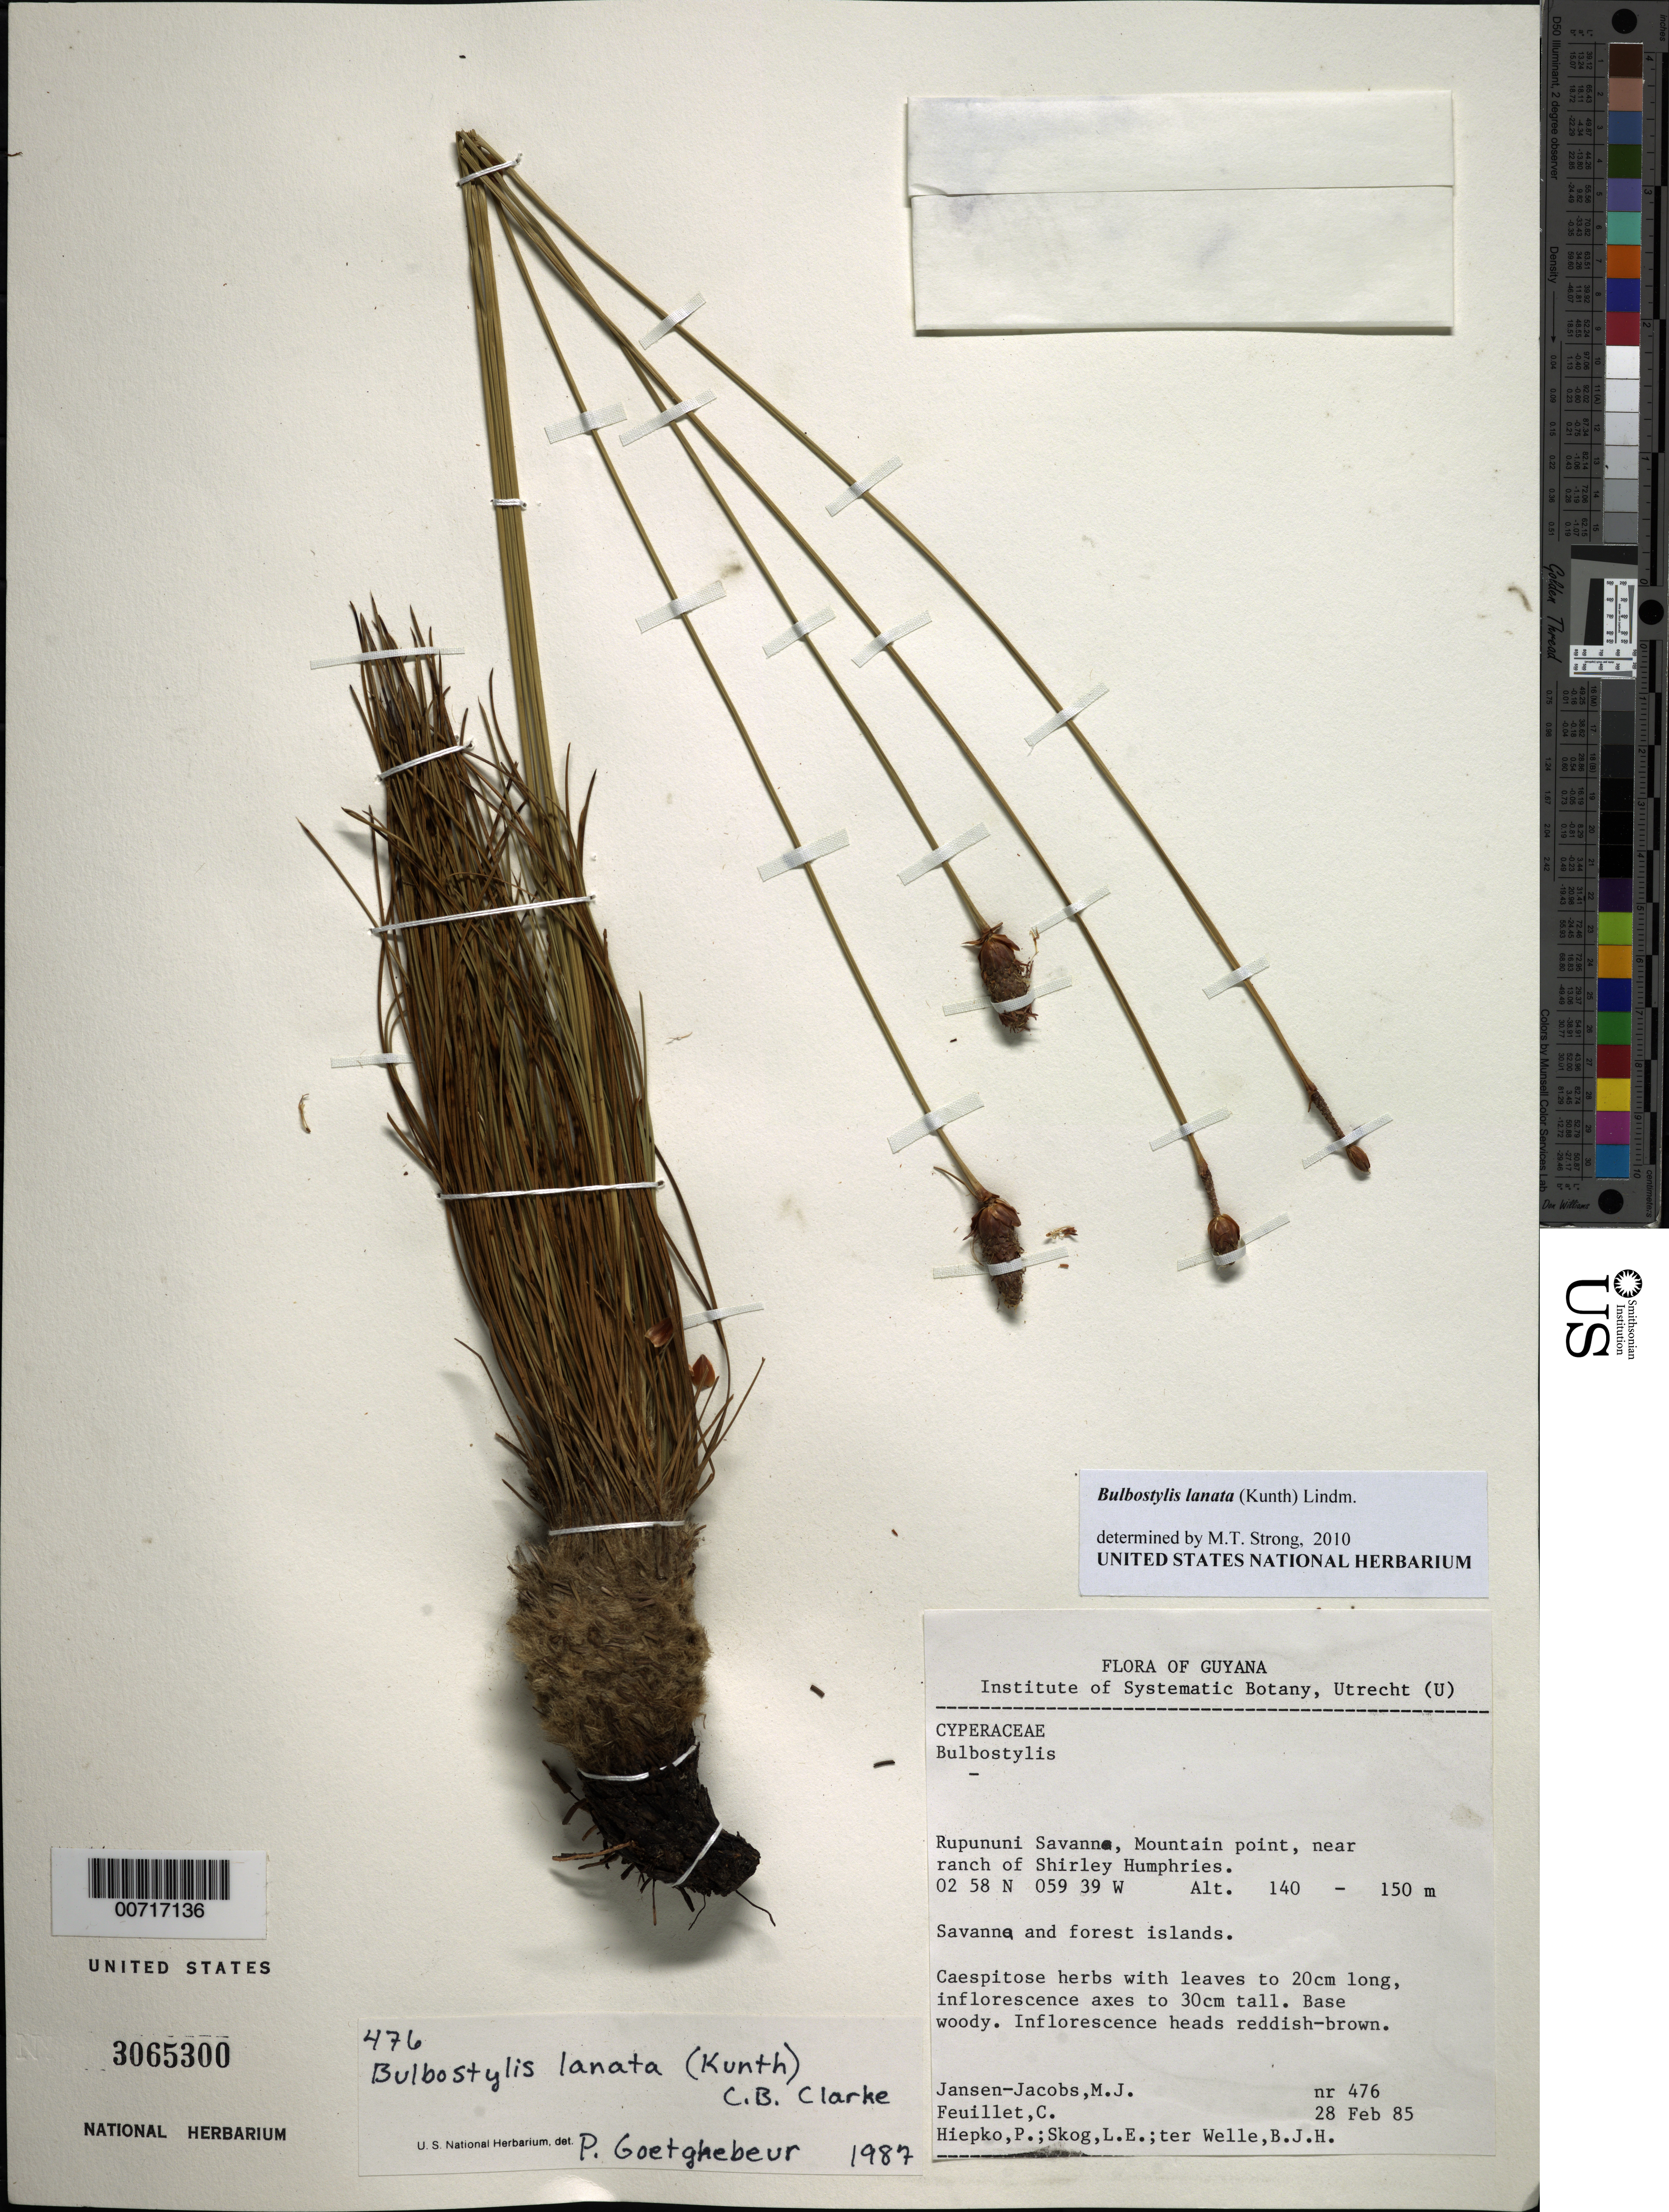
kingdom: Plantae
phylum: Tracheophyta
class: Liliopsida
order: Poales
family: Cyperaceae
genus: Bulbostylis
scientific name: Bulbostylis lanata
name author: (Kunth) Lindm.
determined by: Strong, M. T., (US), Smithsonian Institution - National Museum of Natural History (UNITED STATES)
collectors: M. J. Jansen-Jacobs, C. Feuillet, P. H. Hiepko, L. E. Skog & B. Welle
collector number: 476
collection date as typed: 28-Feb-85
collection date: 1985-02-28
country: Guyana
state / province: U. Takutu-U. Essequibo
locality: Rupununi Savanna, Mountain Point, near ranch of Shirley Humphries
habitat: Savanna and forest islands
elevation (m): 140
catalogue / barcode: US 3065300